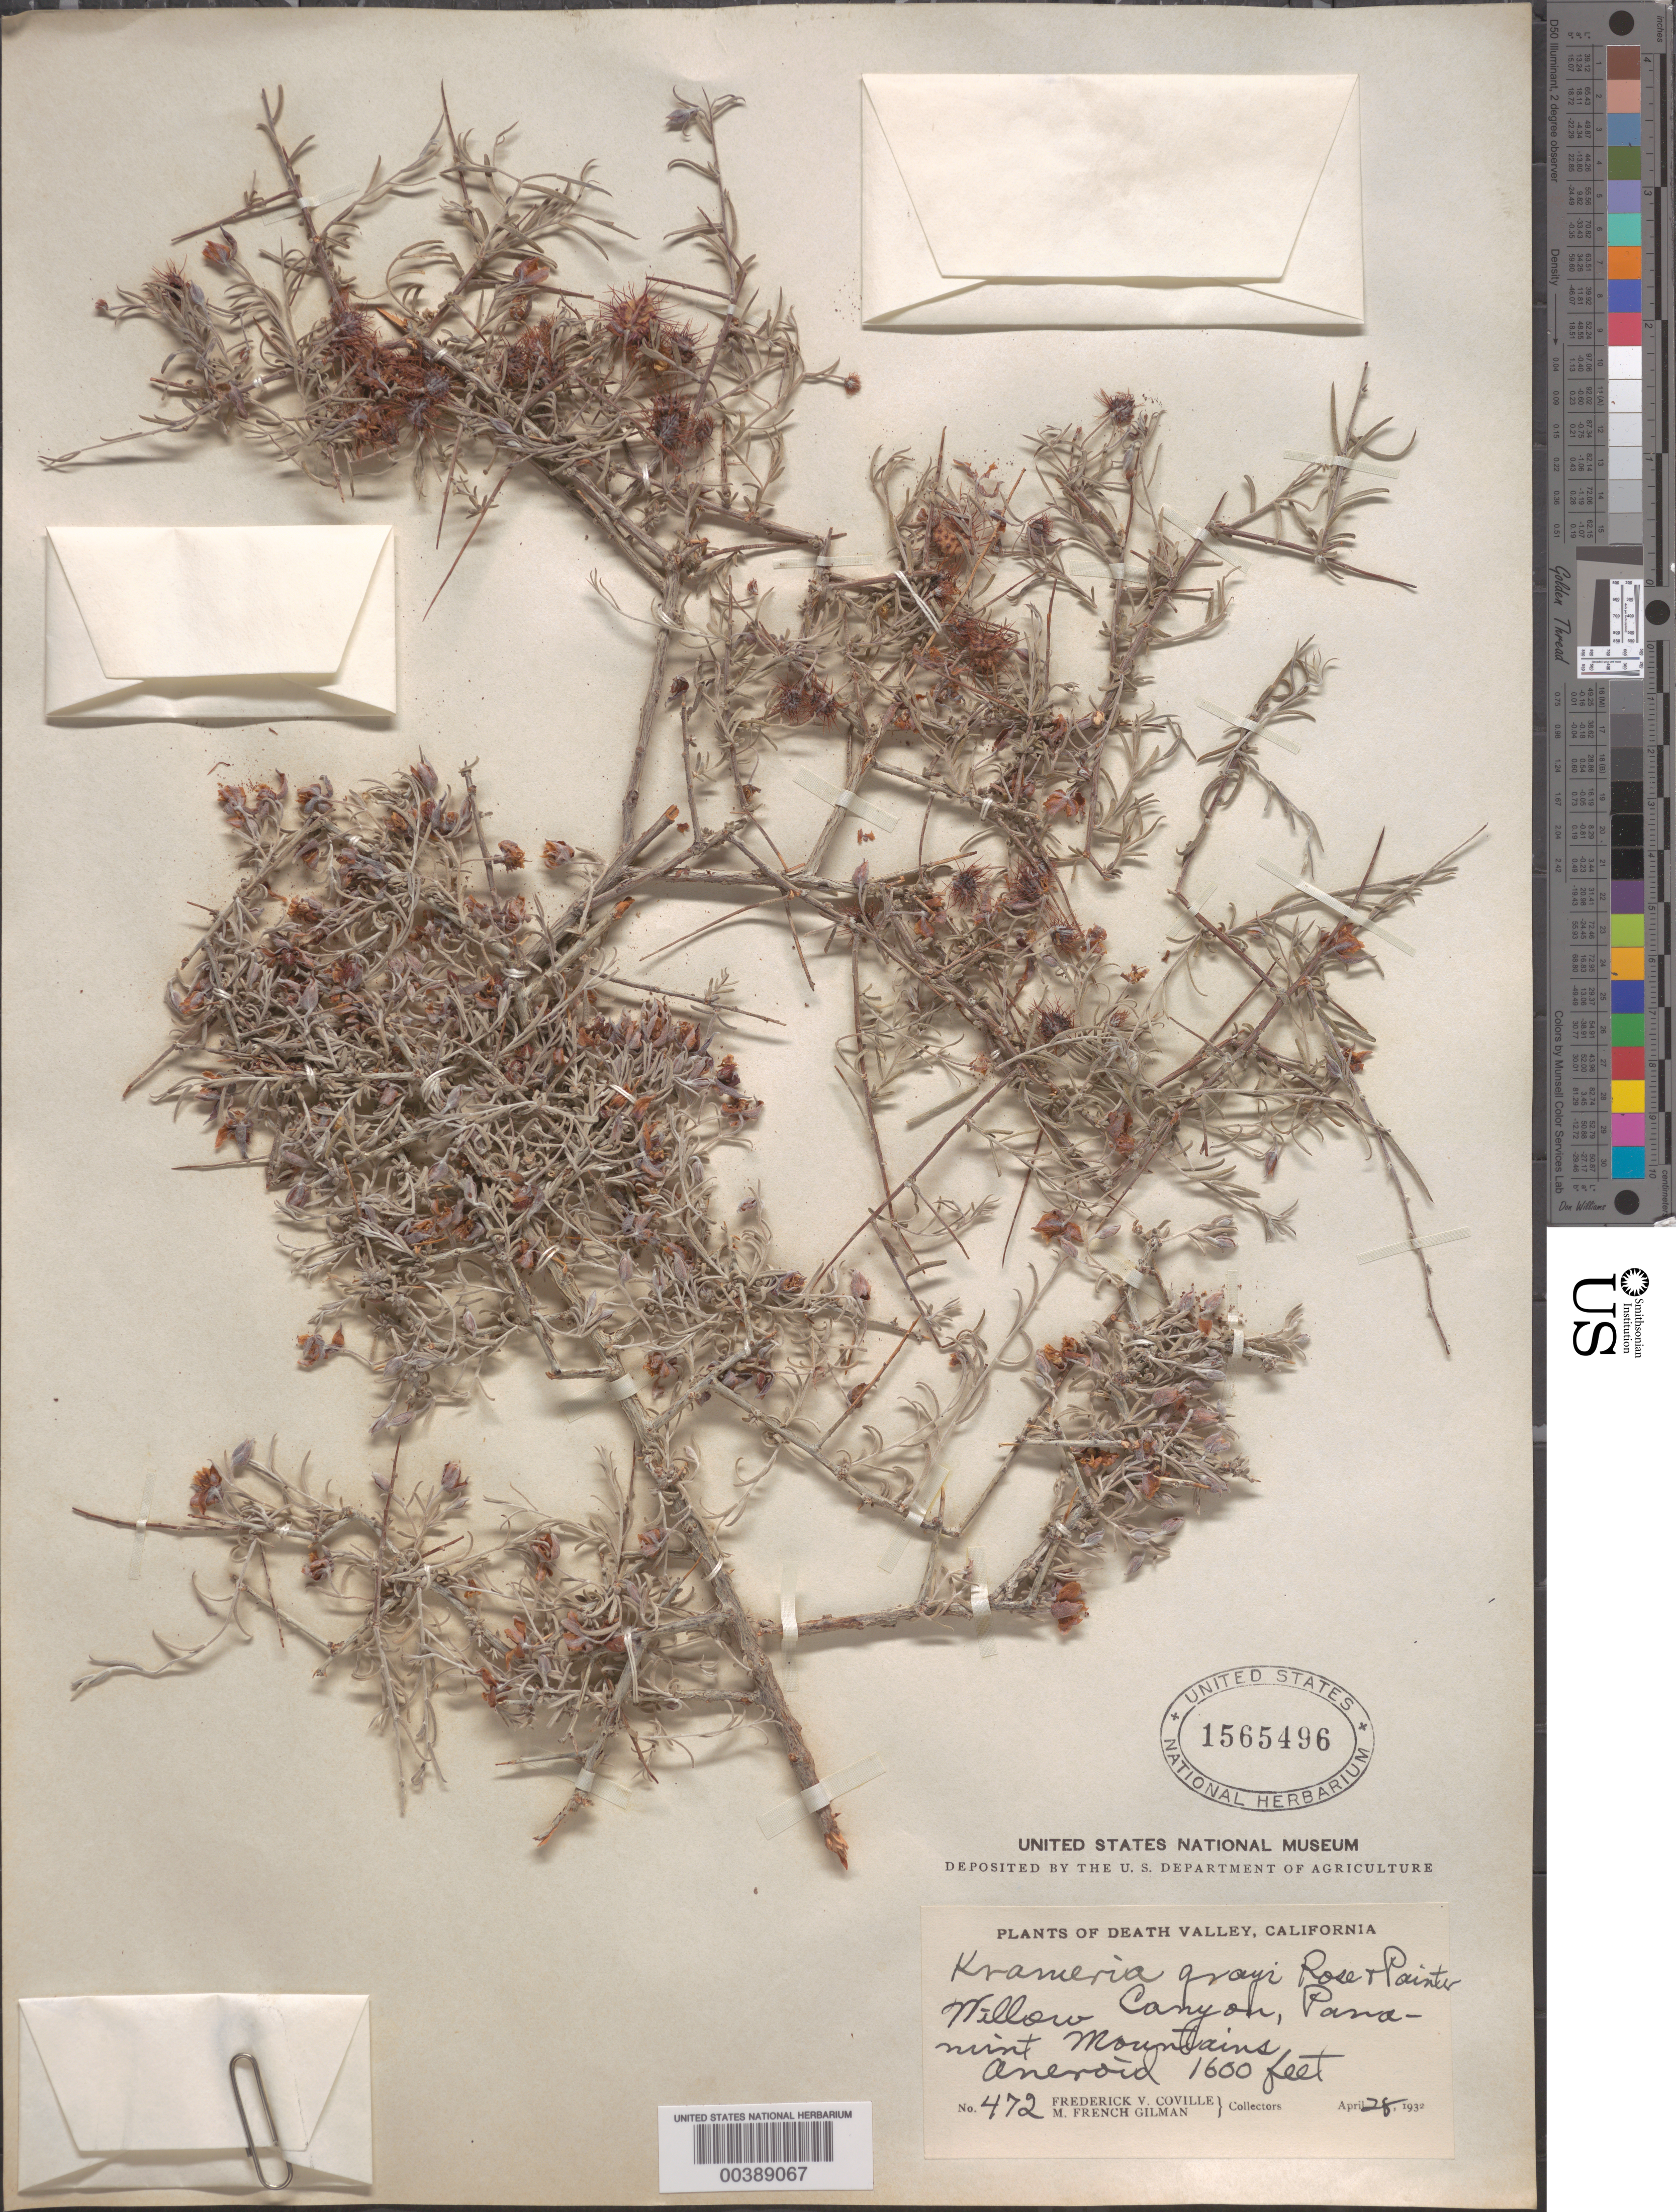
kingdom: Plantae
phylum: Tracheophyta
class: Magnoliopsida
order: Zygophyllales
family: Krameriaceae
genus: Krameria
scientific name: Krameria grayi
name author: Rose & J.H. Painter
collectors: F. V. Coville & M. F. Gilman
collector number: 472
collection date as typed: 28 Apr 1932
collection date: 1932-04-28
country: United States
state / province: California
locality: Willow canyon; paramount mountains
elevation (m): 488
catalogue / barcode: US 1565496